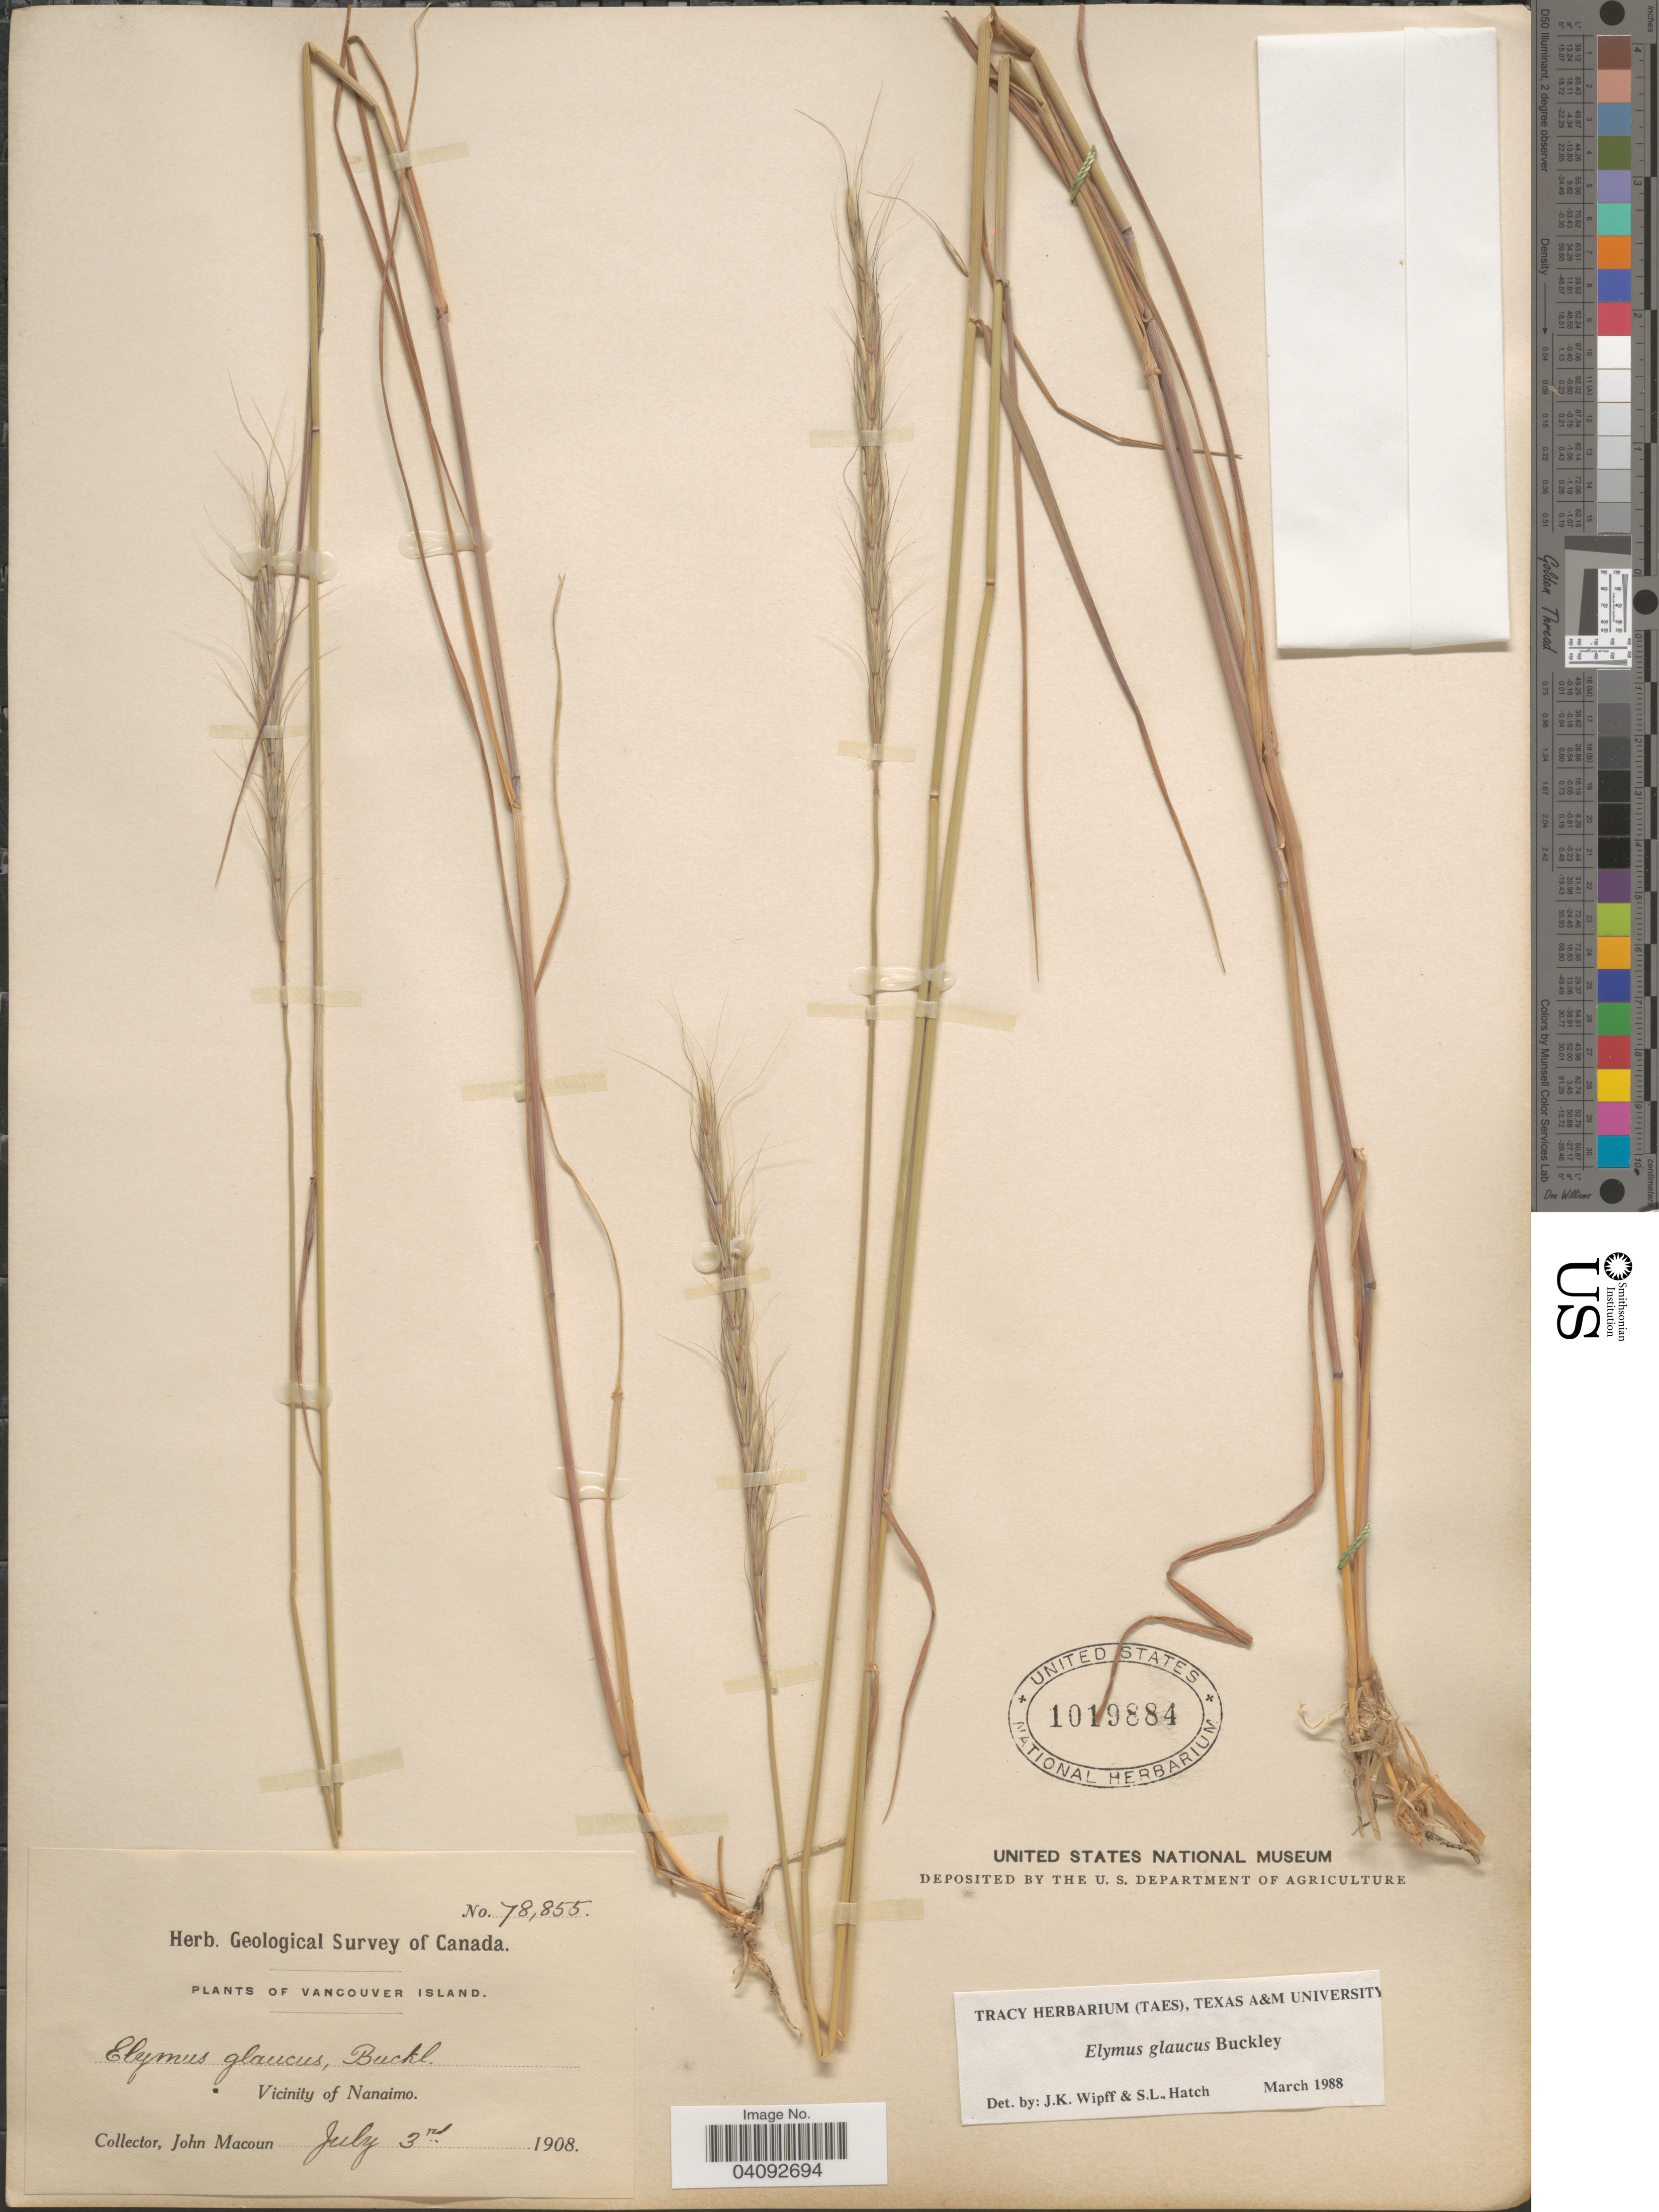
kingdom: Plantae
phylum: Tracheophyta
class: Liliopsida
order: Poales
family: Poaceae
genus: Elymus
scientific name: Elymus glabriflorus var. glabriflorus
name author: (Vasey ex L.H. Dewey) Scribn. & C.R. Ball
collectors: J. Macoun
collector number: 78855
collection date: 1908-07-03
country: Canada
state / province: British Columbia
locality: Geological Survey of Canada. Vancouver Island. Vicinity of Nanaimo.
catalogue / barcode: US 1019884